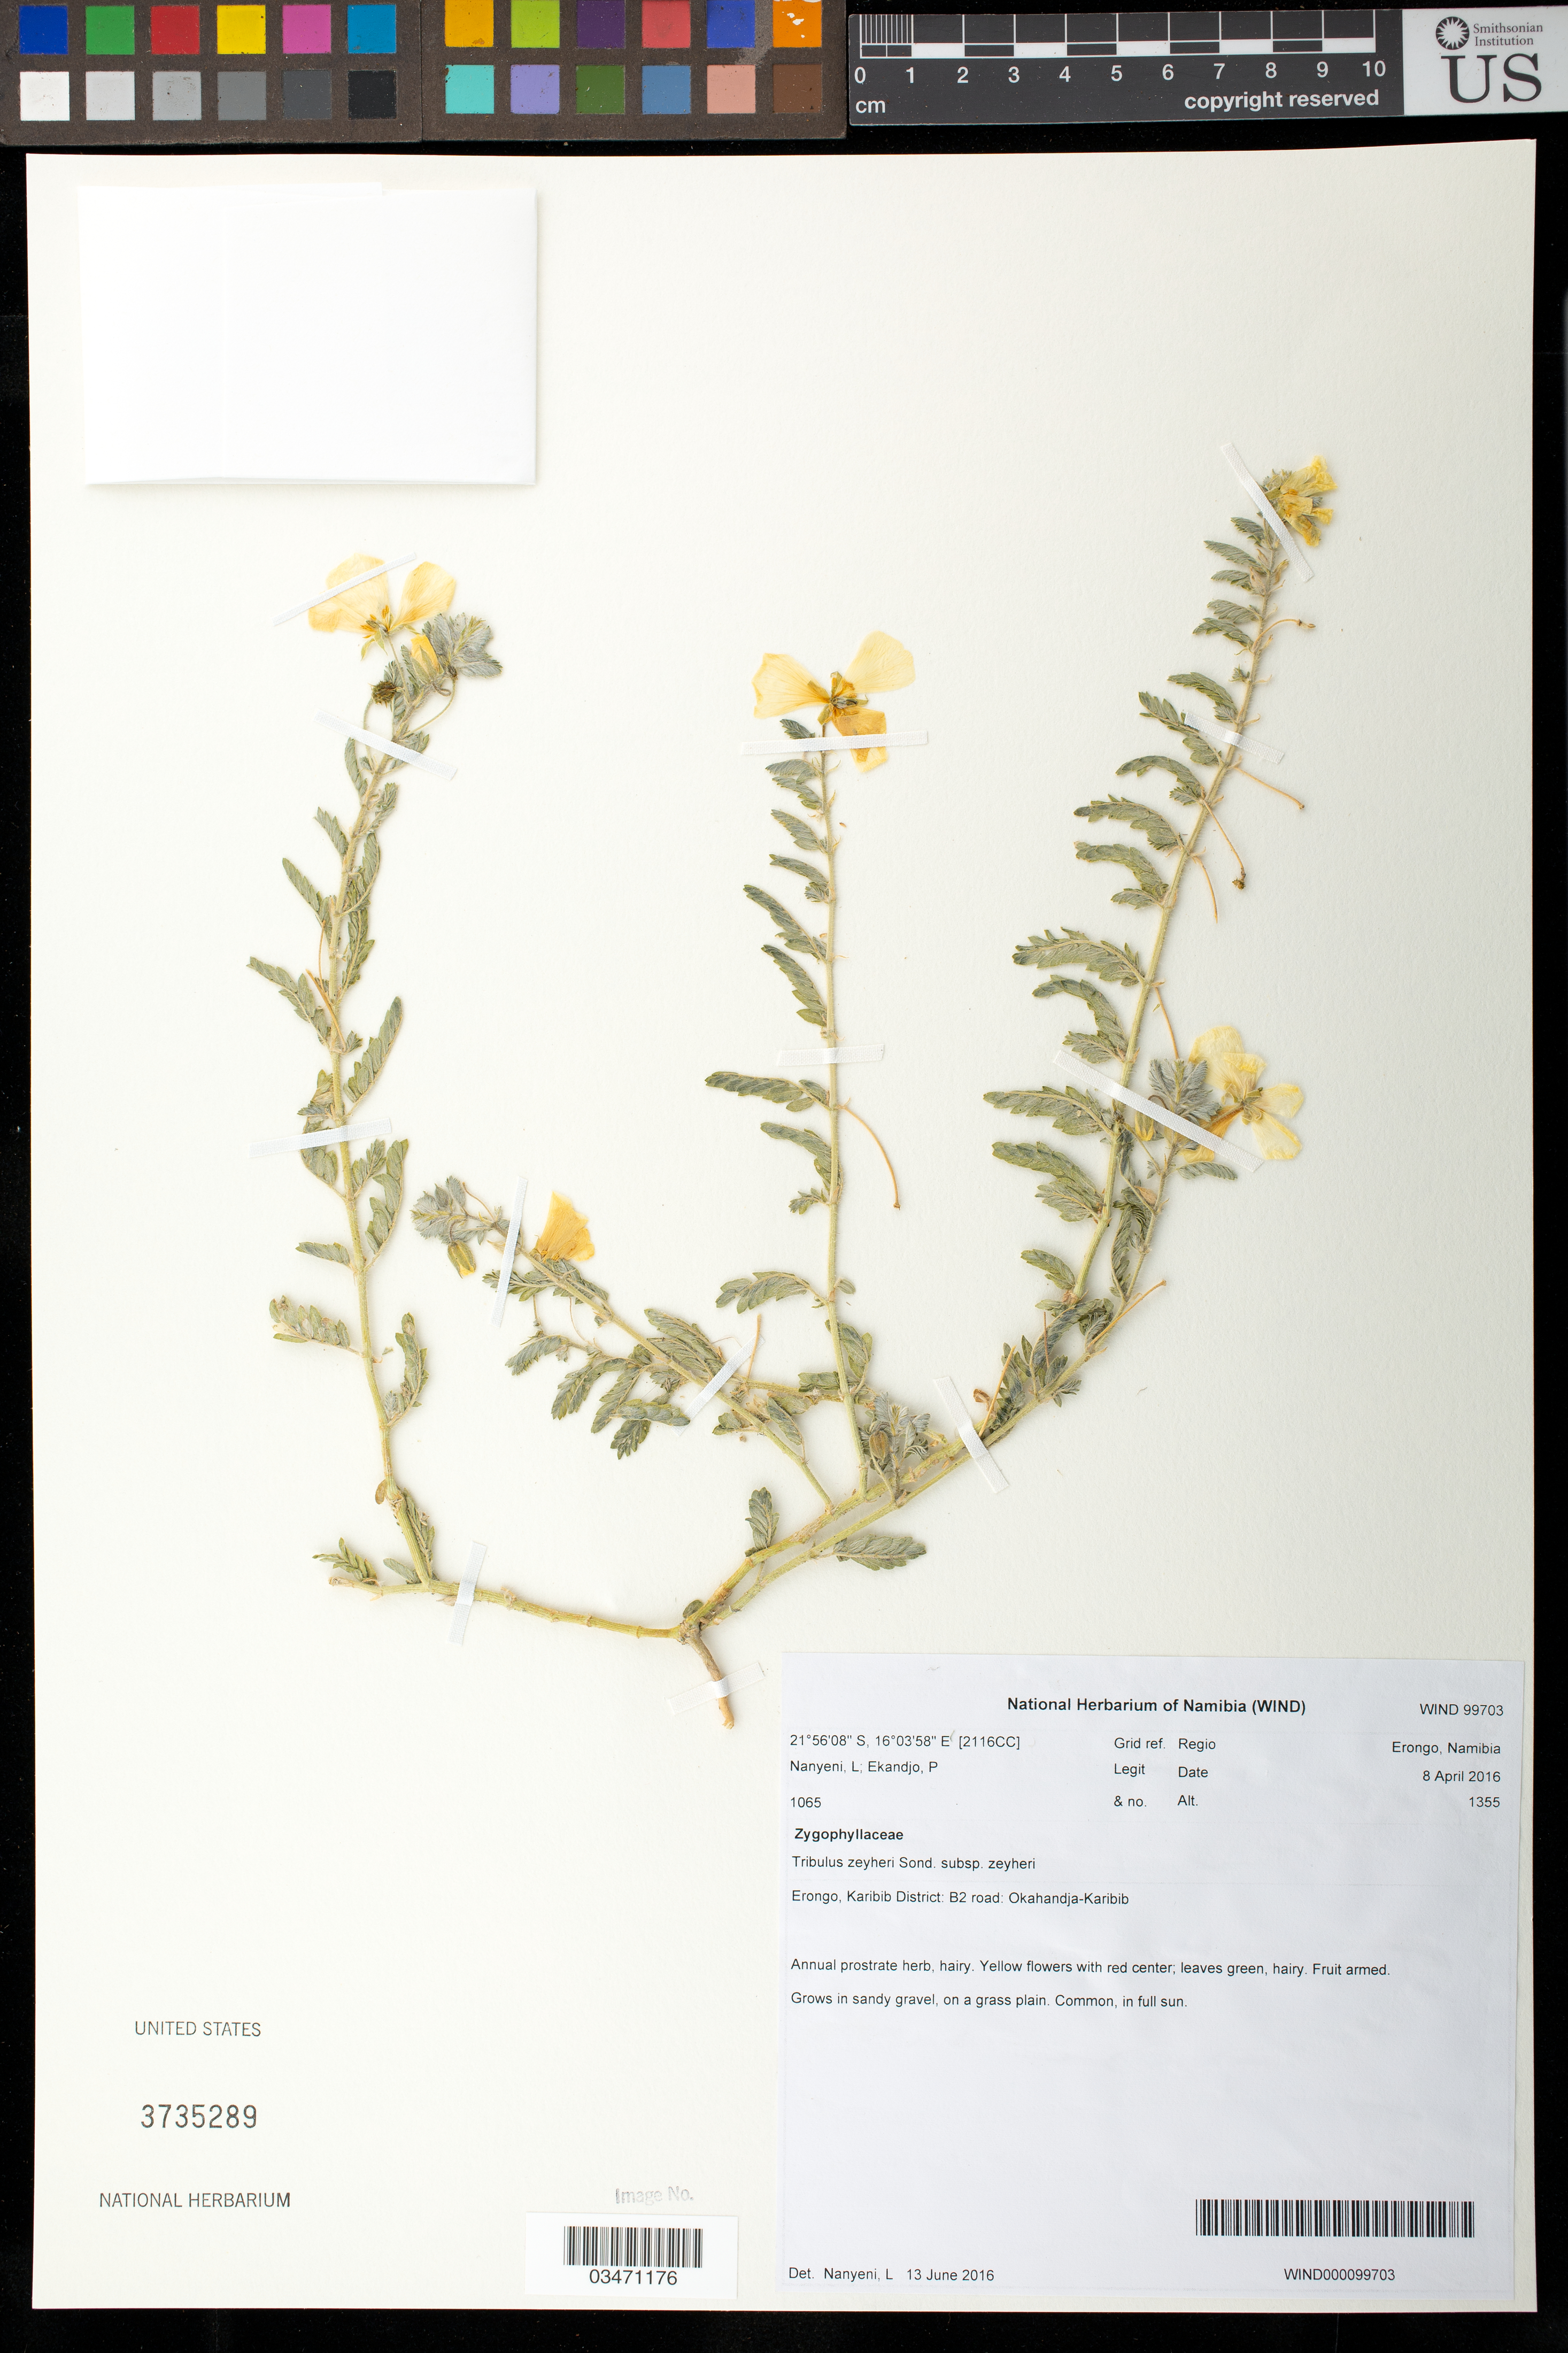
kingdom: Plantae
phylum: Tracheophyta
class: Magnoliopsida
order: Zygophyllales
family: Zygophyllaceae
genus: Tribulus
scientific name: Tribulus zeyheri subsp. zeyheri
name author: Sond.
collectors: L. Nanyeni & P. Ekandjo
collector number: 1065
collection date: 2016-04-08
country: Namibia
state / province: Erongo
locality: Regio Erongo. Grid ref. [2116 CC]. Erongo, Karibib District: B2 road: Okahandja-Karibib.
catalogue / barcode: US 3735289